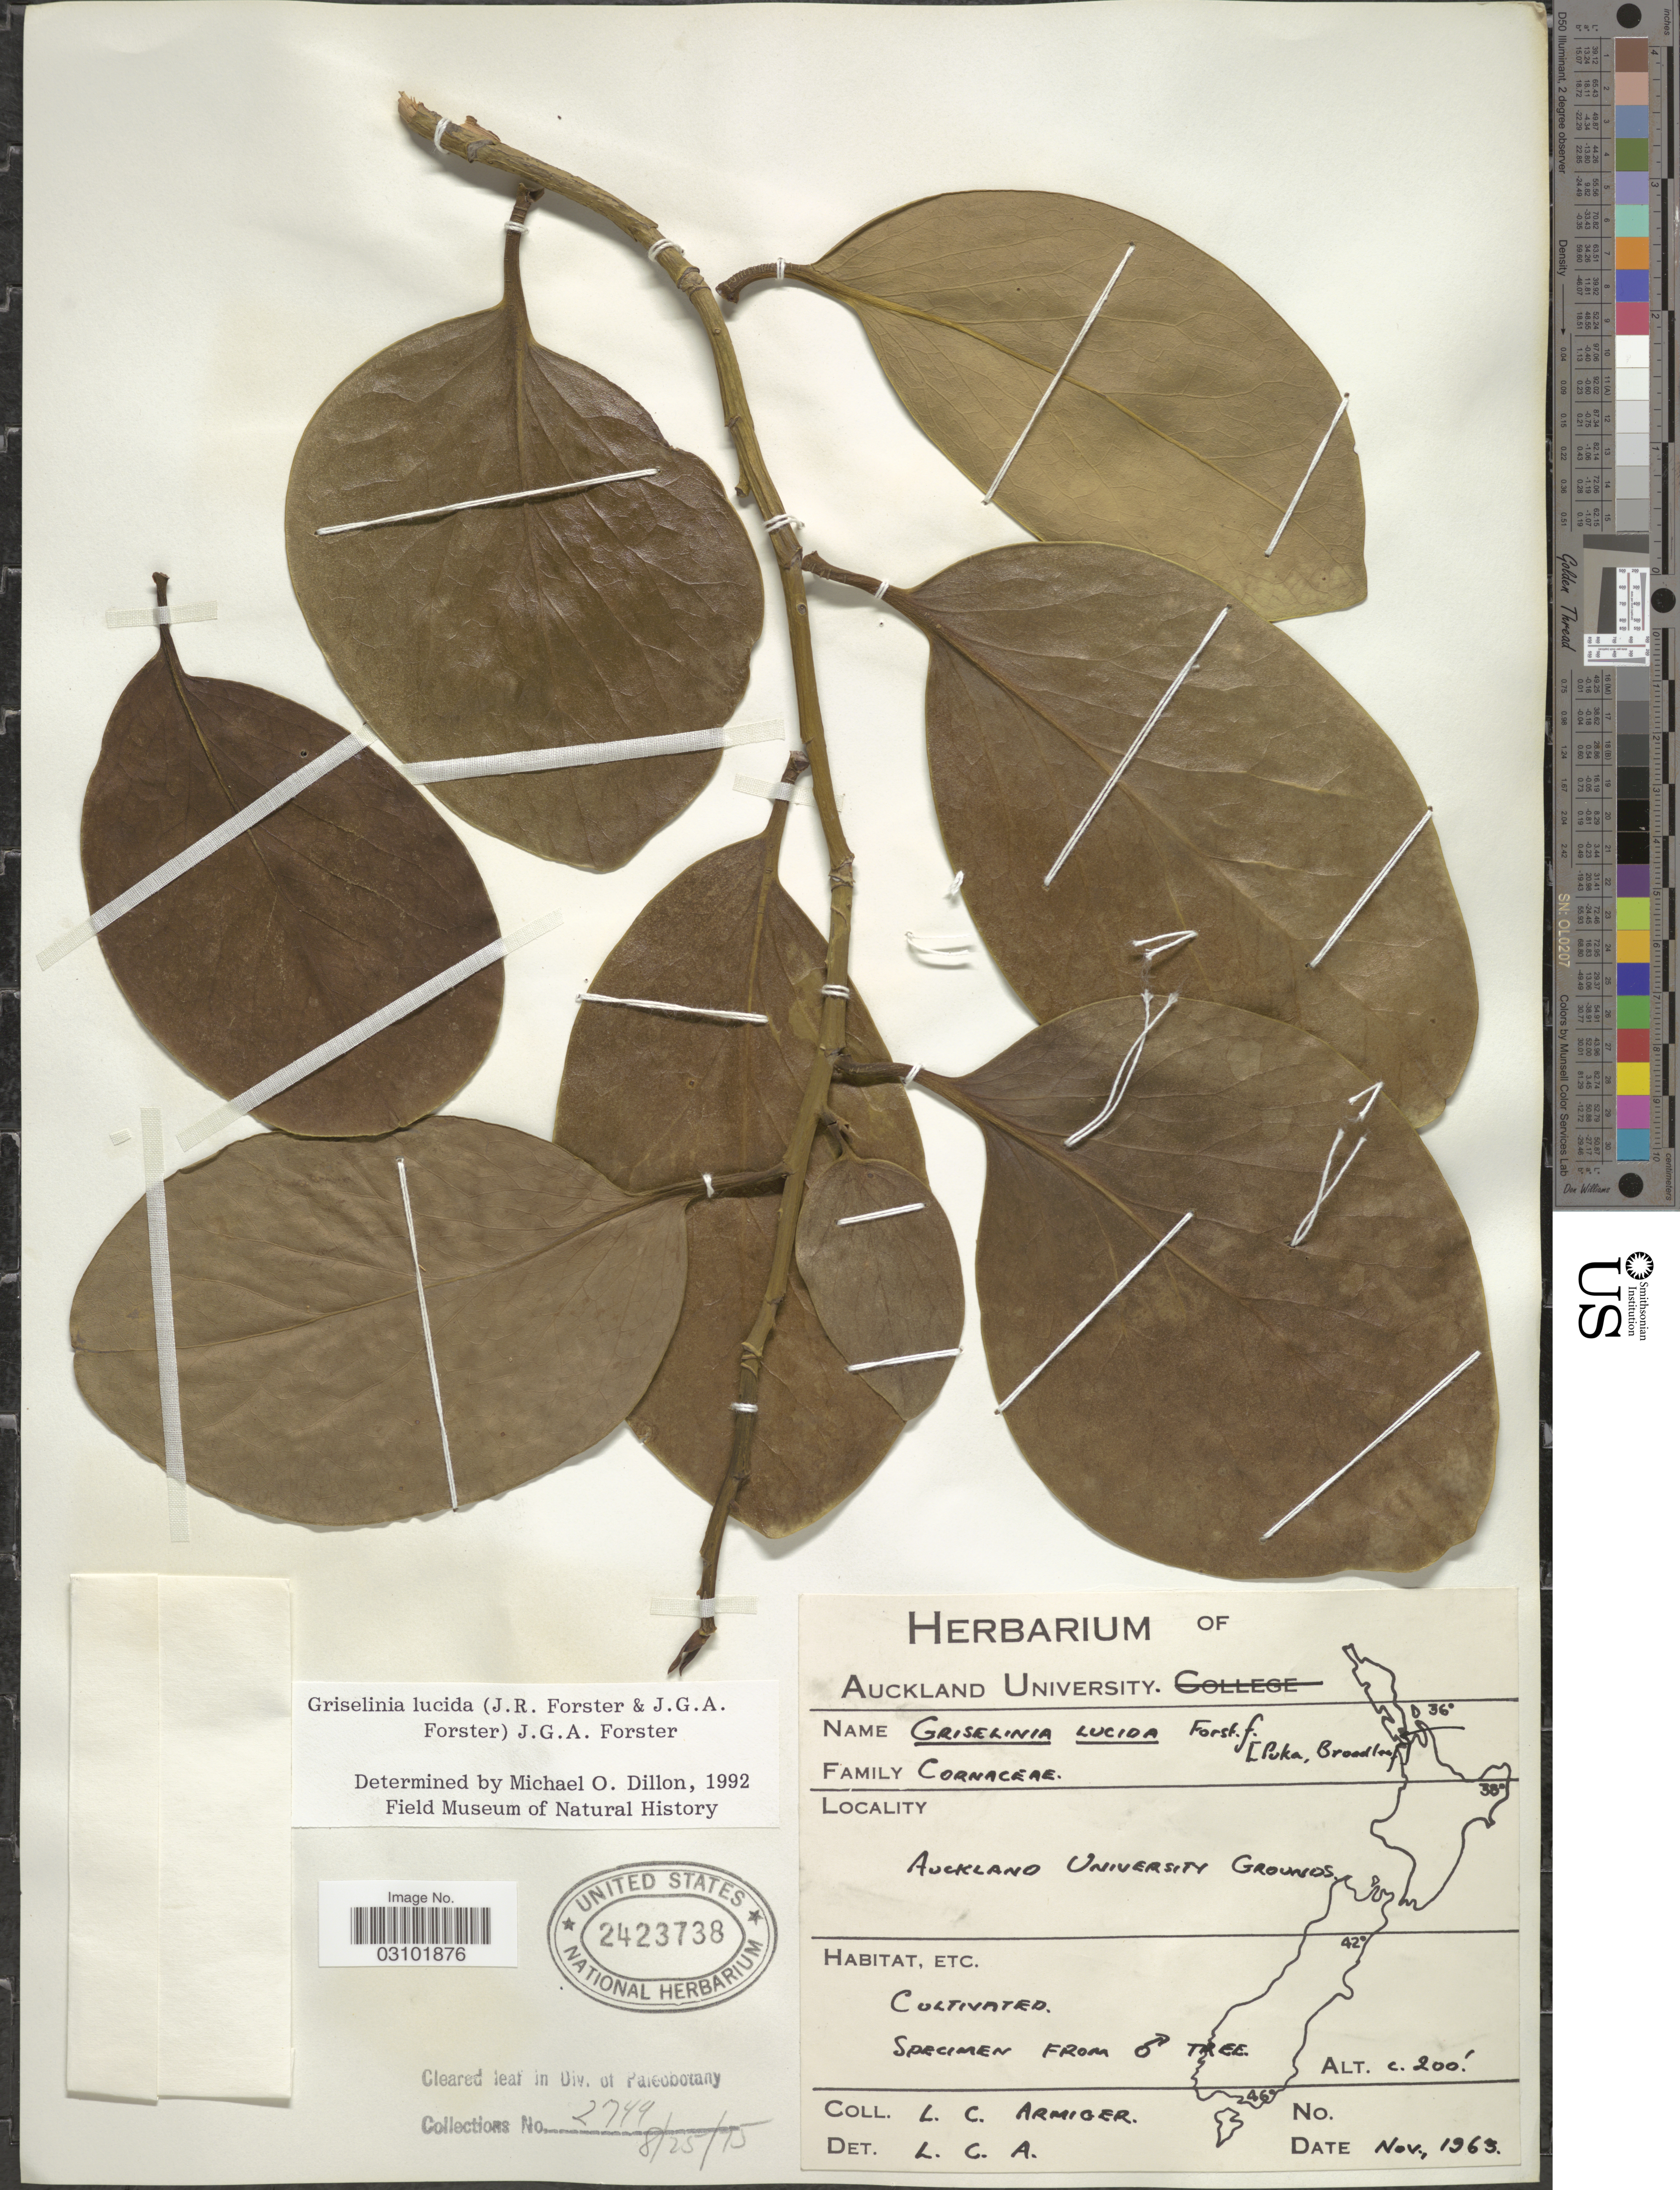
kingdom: Plantae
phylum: Tracheophyta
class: Magnoliopsida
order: Apiales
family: Griseliniaceae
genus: Griselinia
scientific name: Griselinia lucida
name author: (J.R. Forst. & G. Forst.) G. Forst.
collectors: L. Armiger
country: New Zealand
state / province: Auckland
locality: Auckland University Grounds.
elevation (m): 61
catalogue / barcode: US 2423738